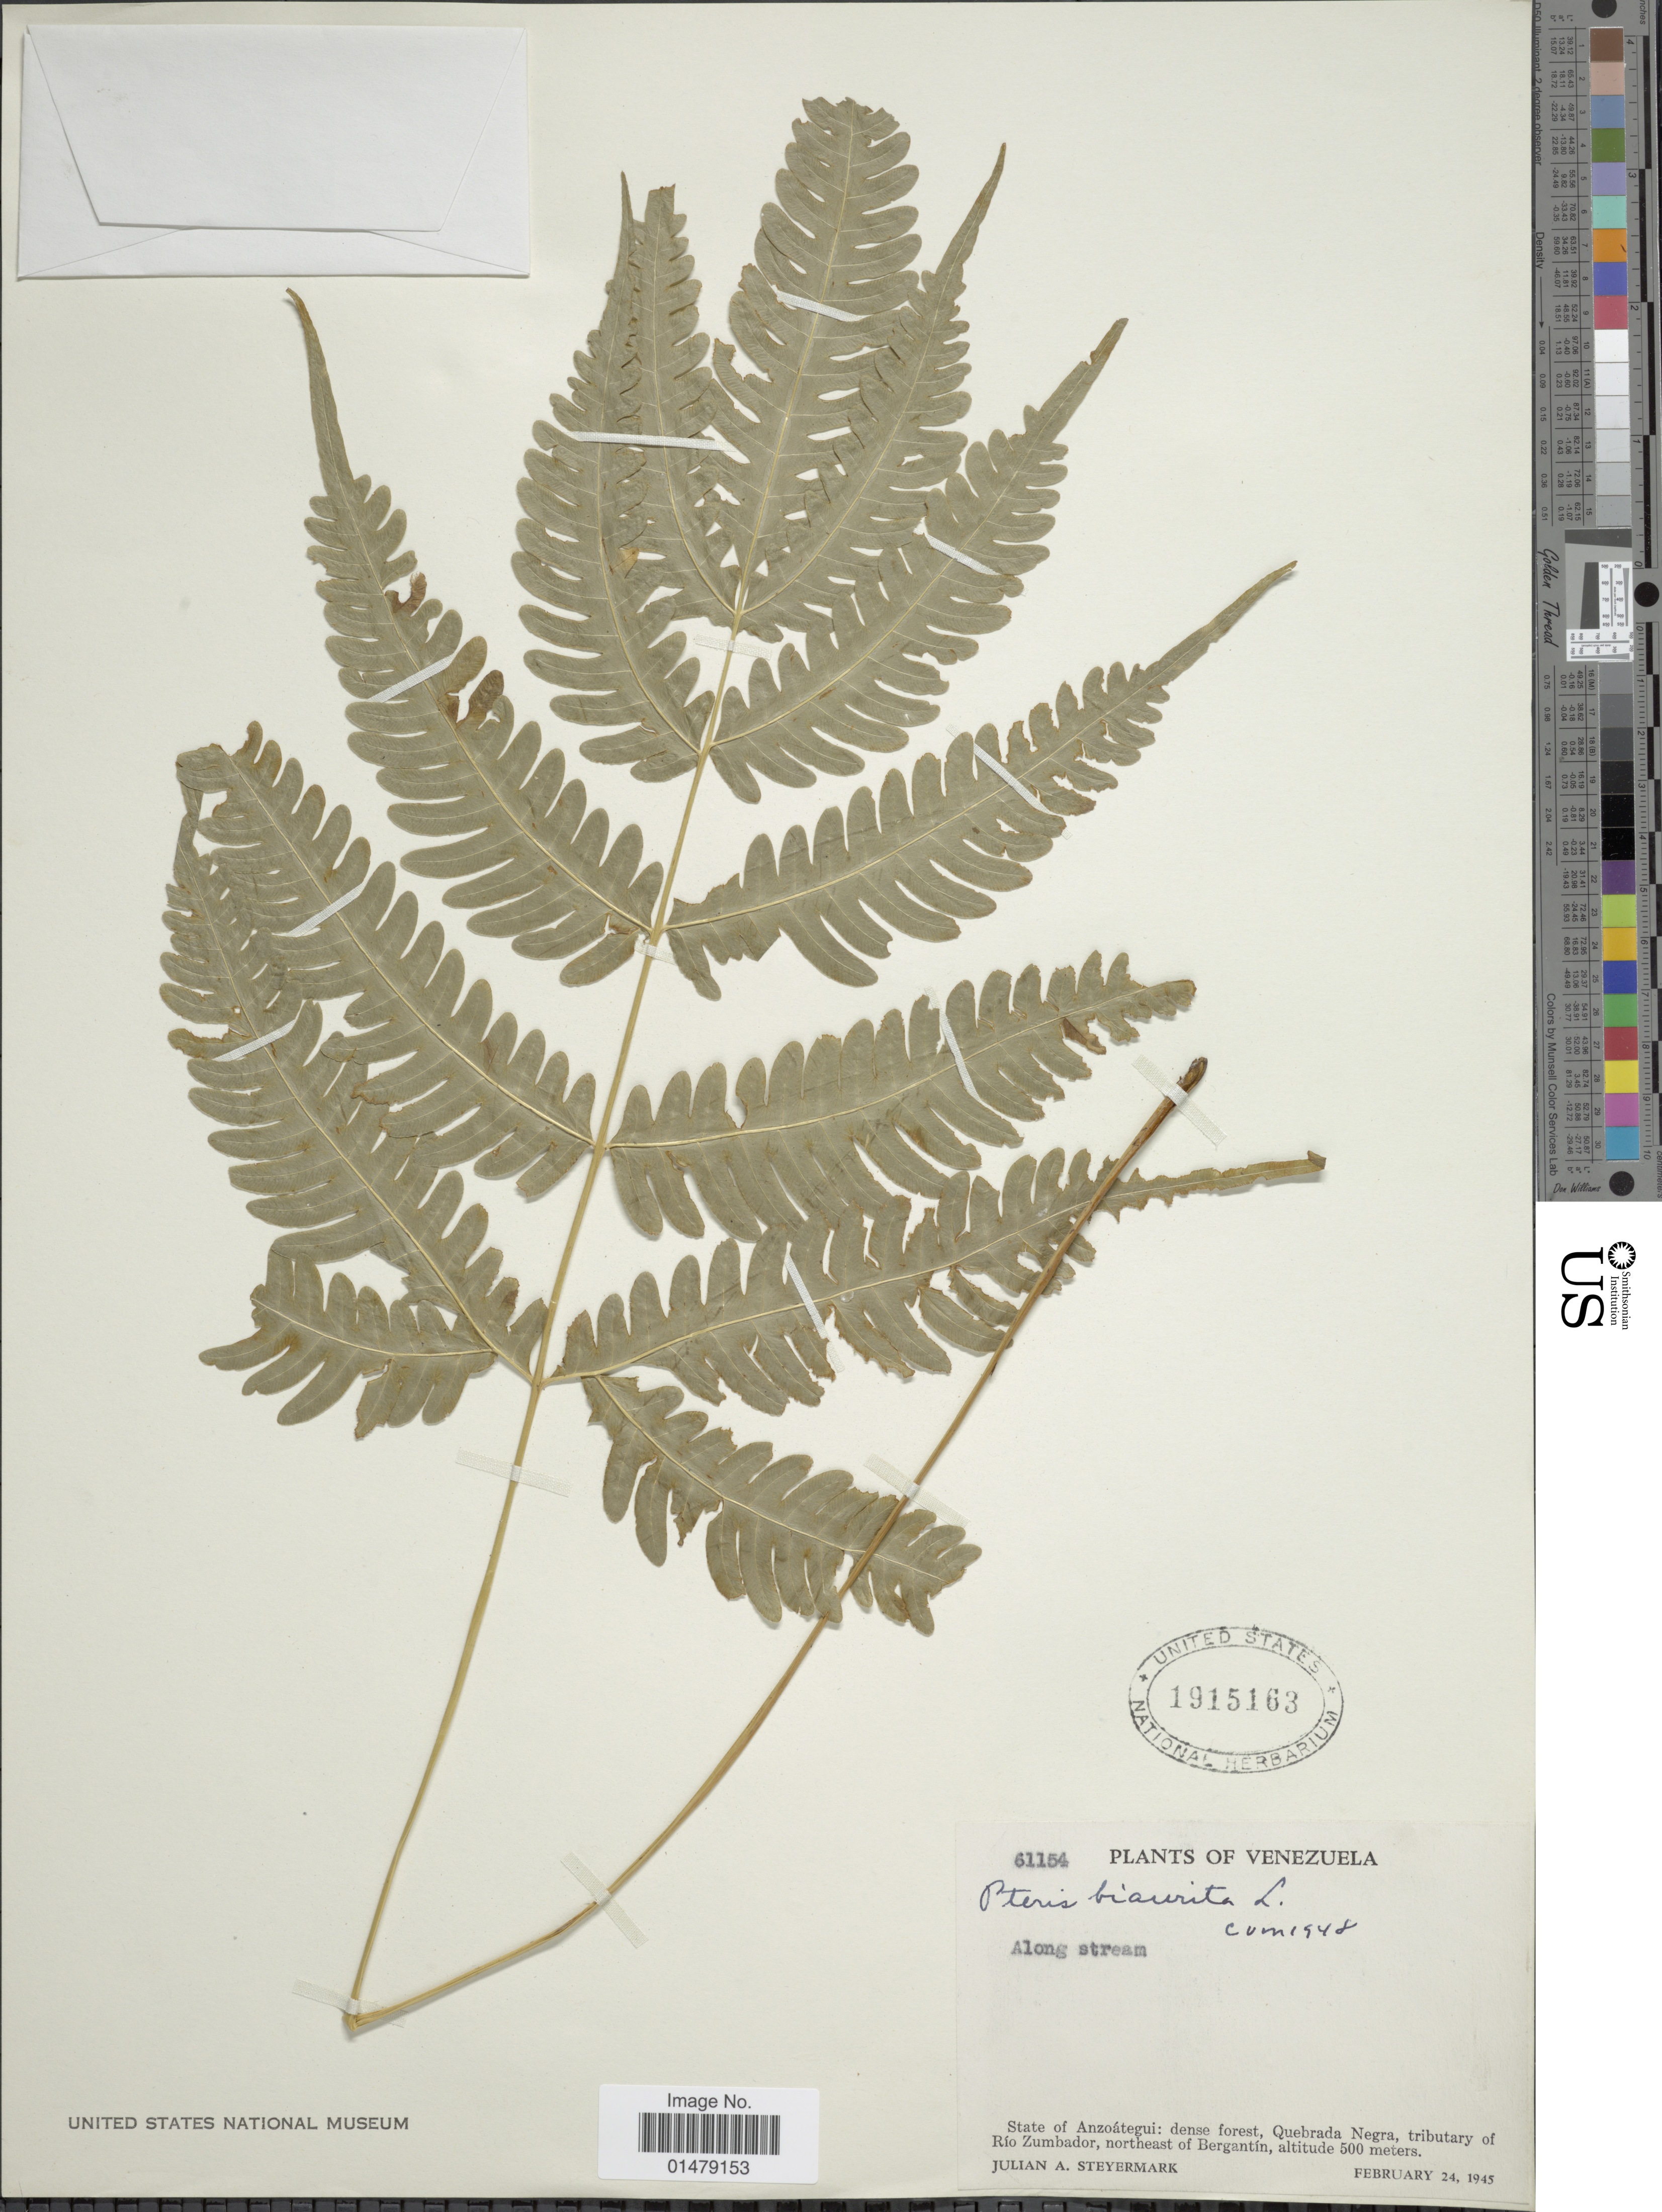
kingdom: Plantae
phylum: Tracheophyta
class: Polypodiopsida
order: Polypodiales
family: Pteridaceae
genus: Pteris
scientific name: Pteris biaurita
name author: L.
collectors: J. Steyermark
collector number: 61154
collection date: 1945-02-24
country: Venezuela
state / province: Anzoategui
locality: State of Anzoategui: dense forest, Quebrada Negra, tributary of Rio Zumbador, northeast of Bergantin. Along stream.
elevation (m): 500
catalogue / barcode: US 1915163